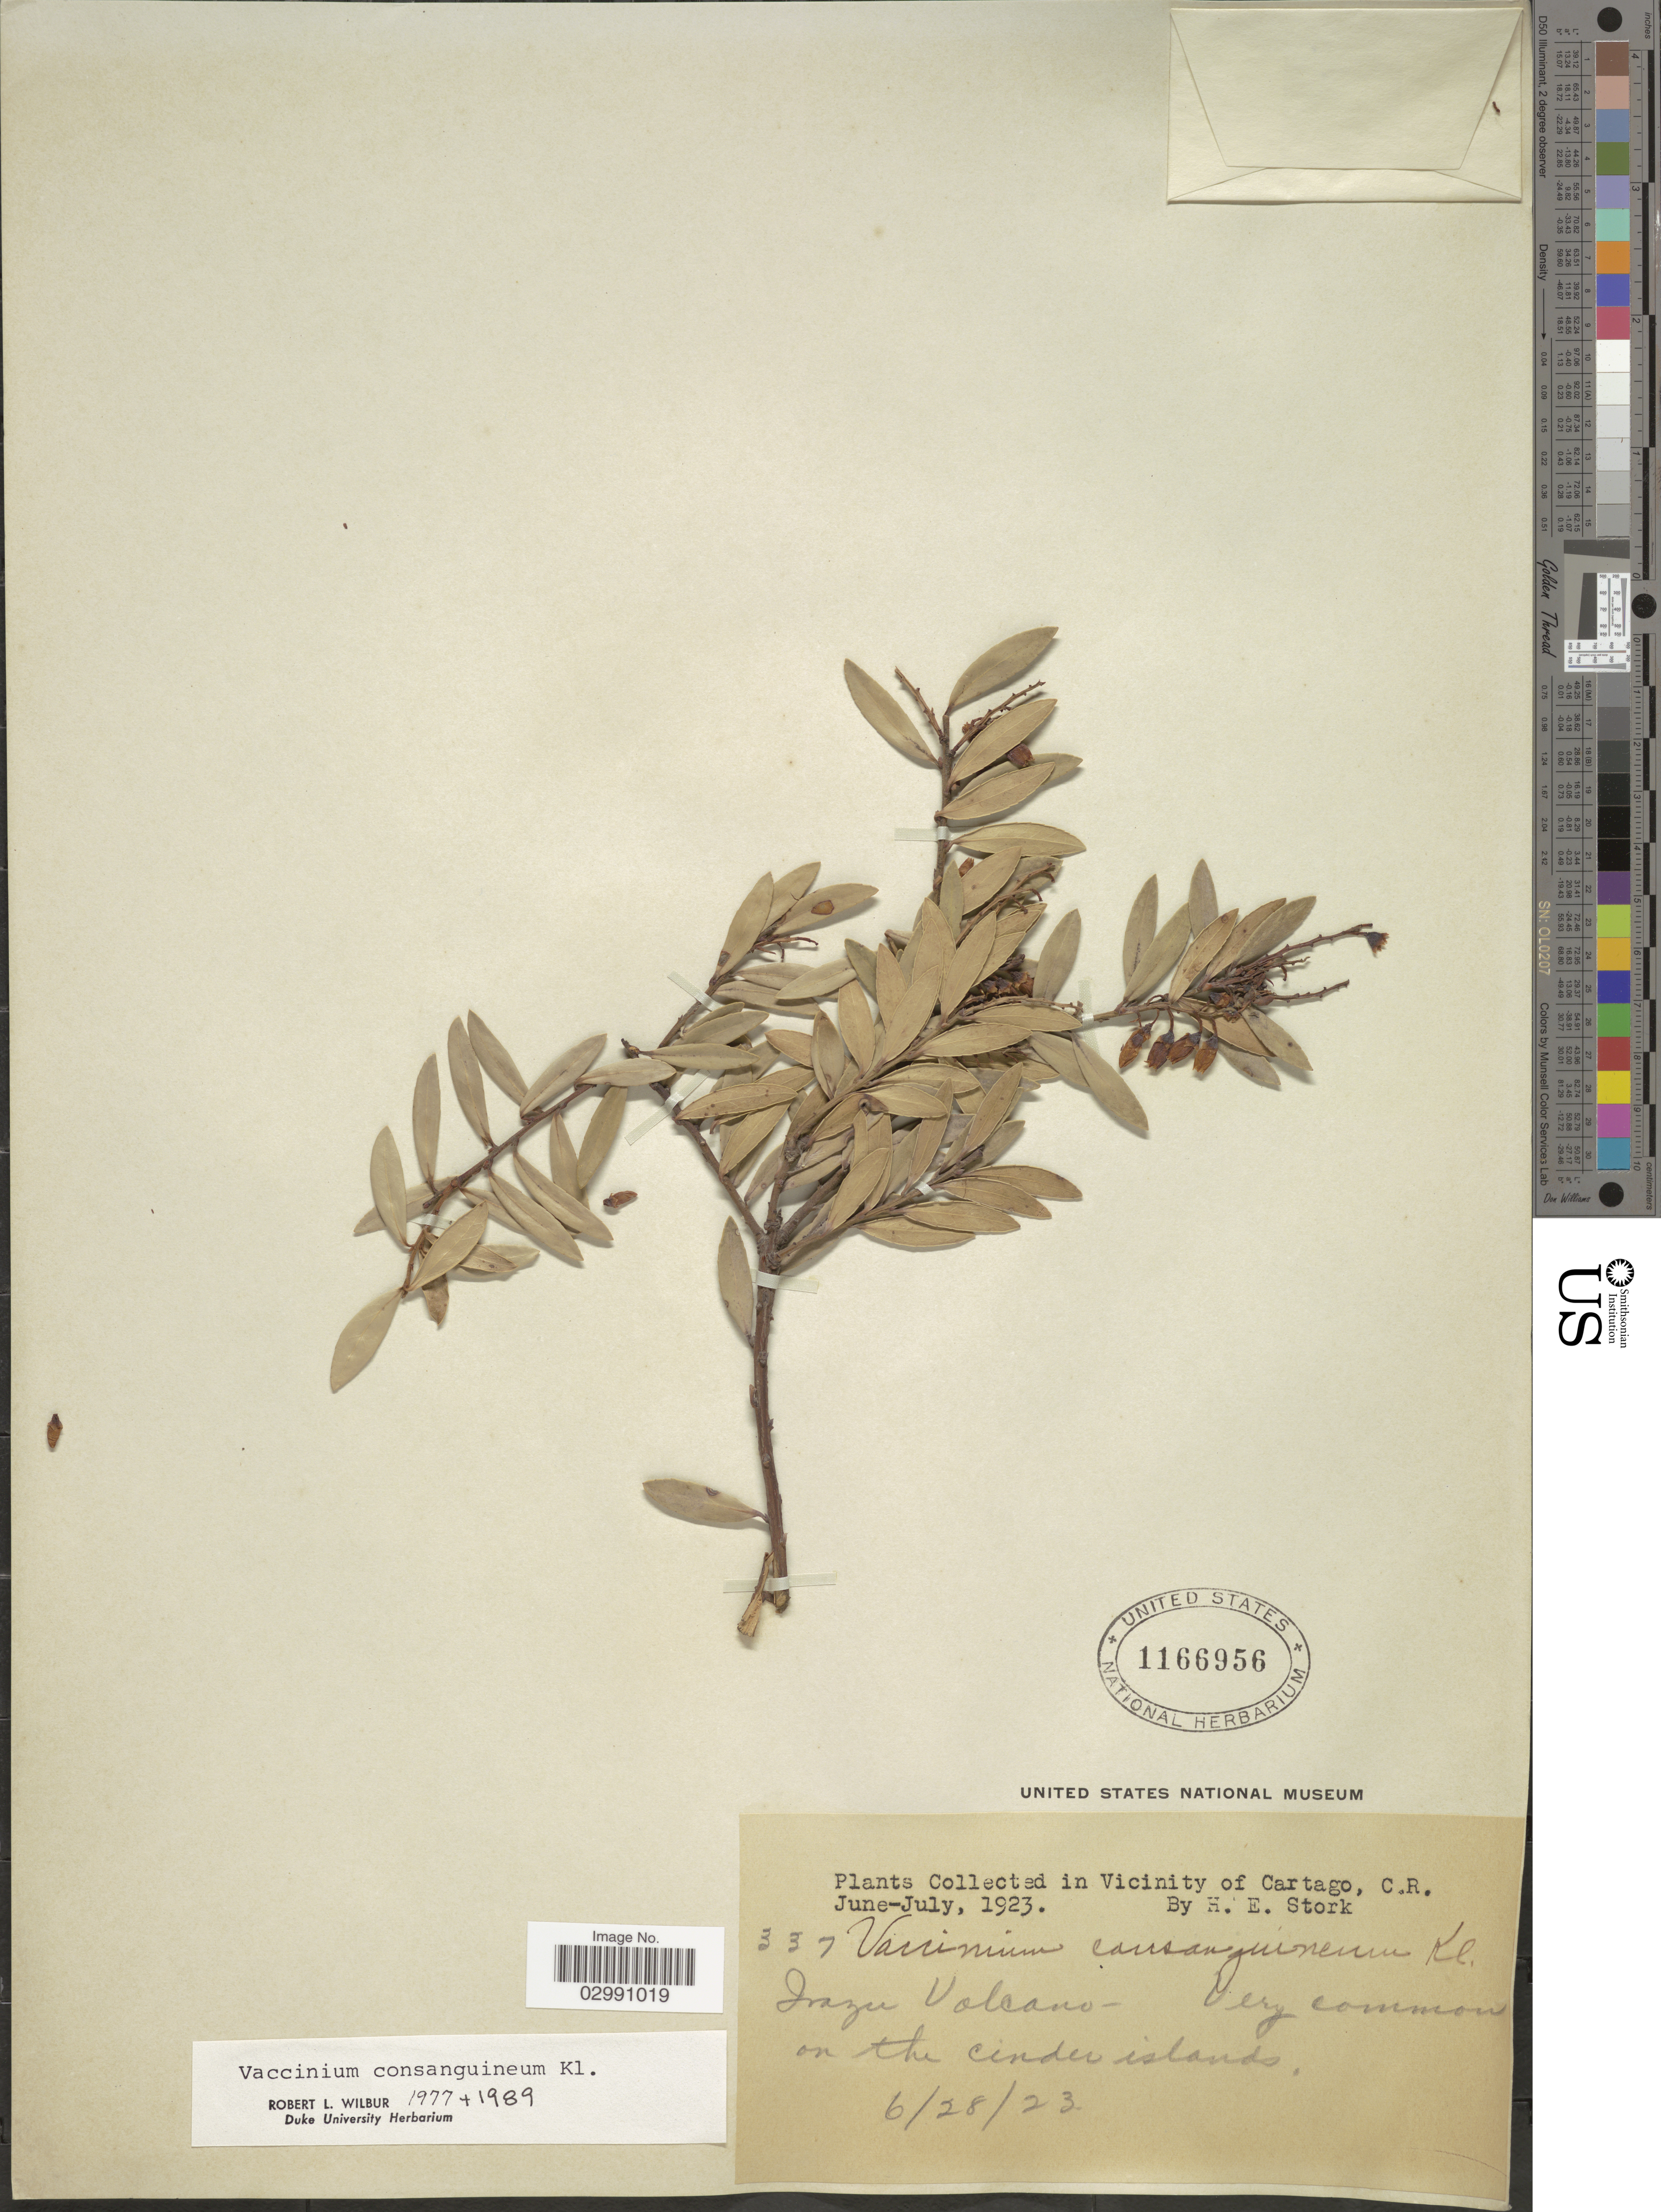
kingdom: Plantae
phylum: Tracheophyta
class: Magnoliopsida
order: Ericales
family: Ericaceae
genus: Vaccinium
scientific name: Vaccinium consanguineum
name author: Klotzsch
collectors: H. E. Stork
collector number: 337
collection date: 1923-06-28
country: Costa Rica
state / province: Cartago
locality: Vicinity of Cartago. Irazu Volcano. Very common on the Cinder Islands.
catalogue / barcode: US 1166956